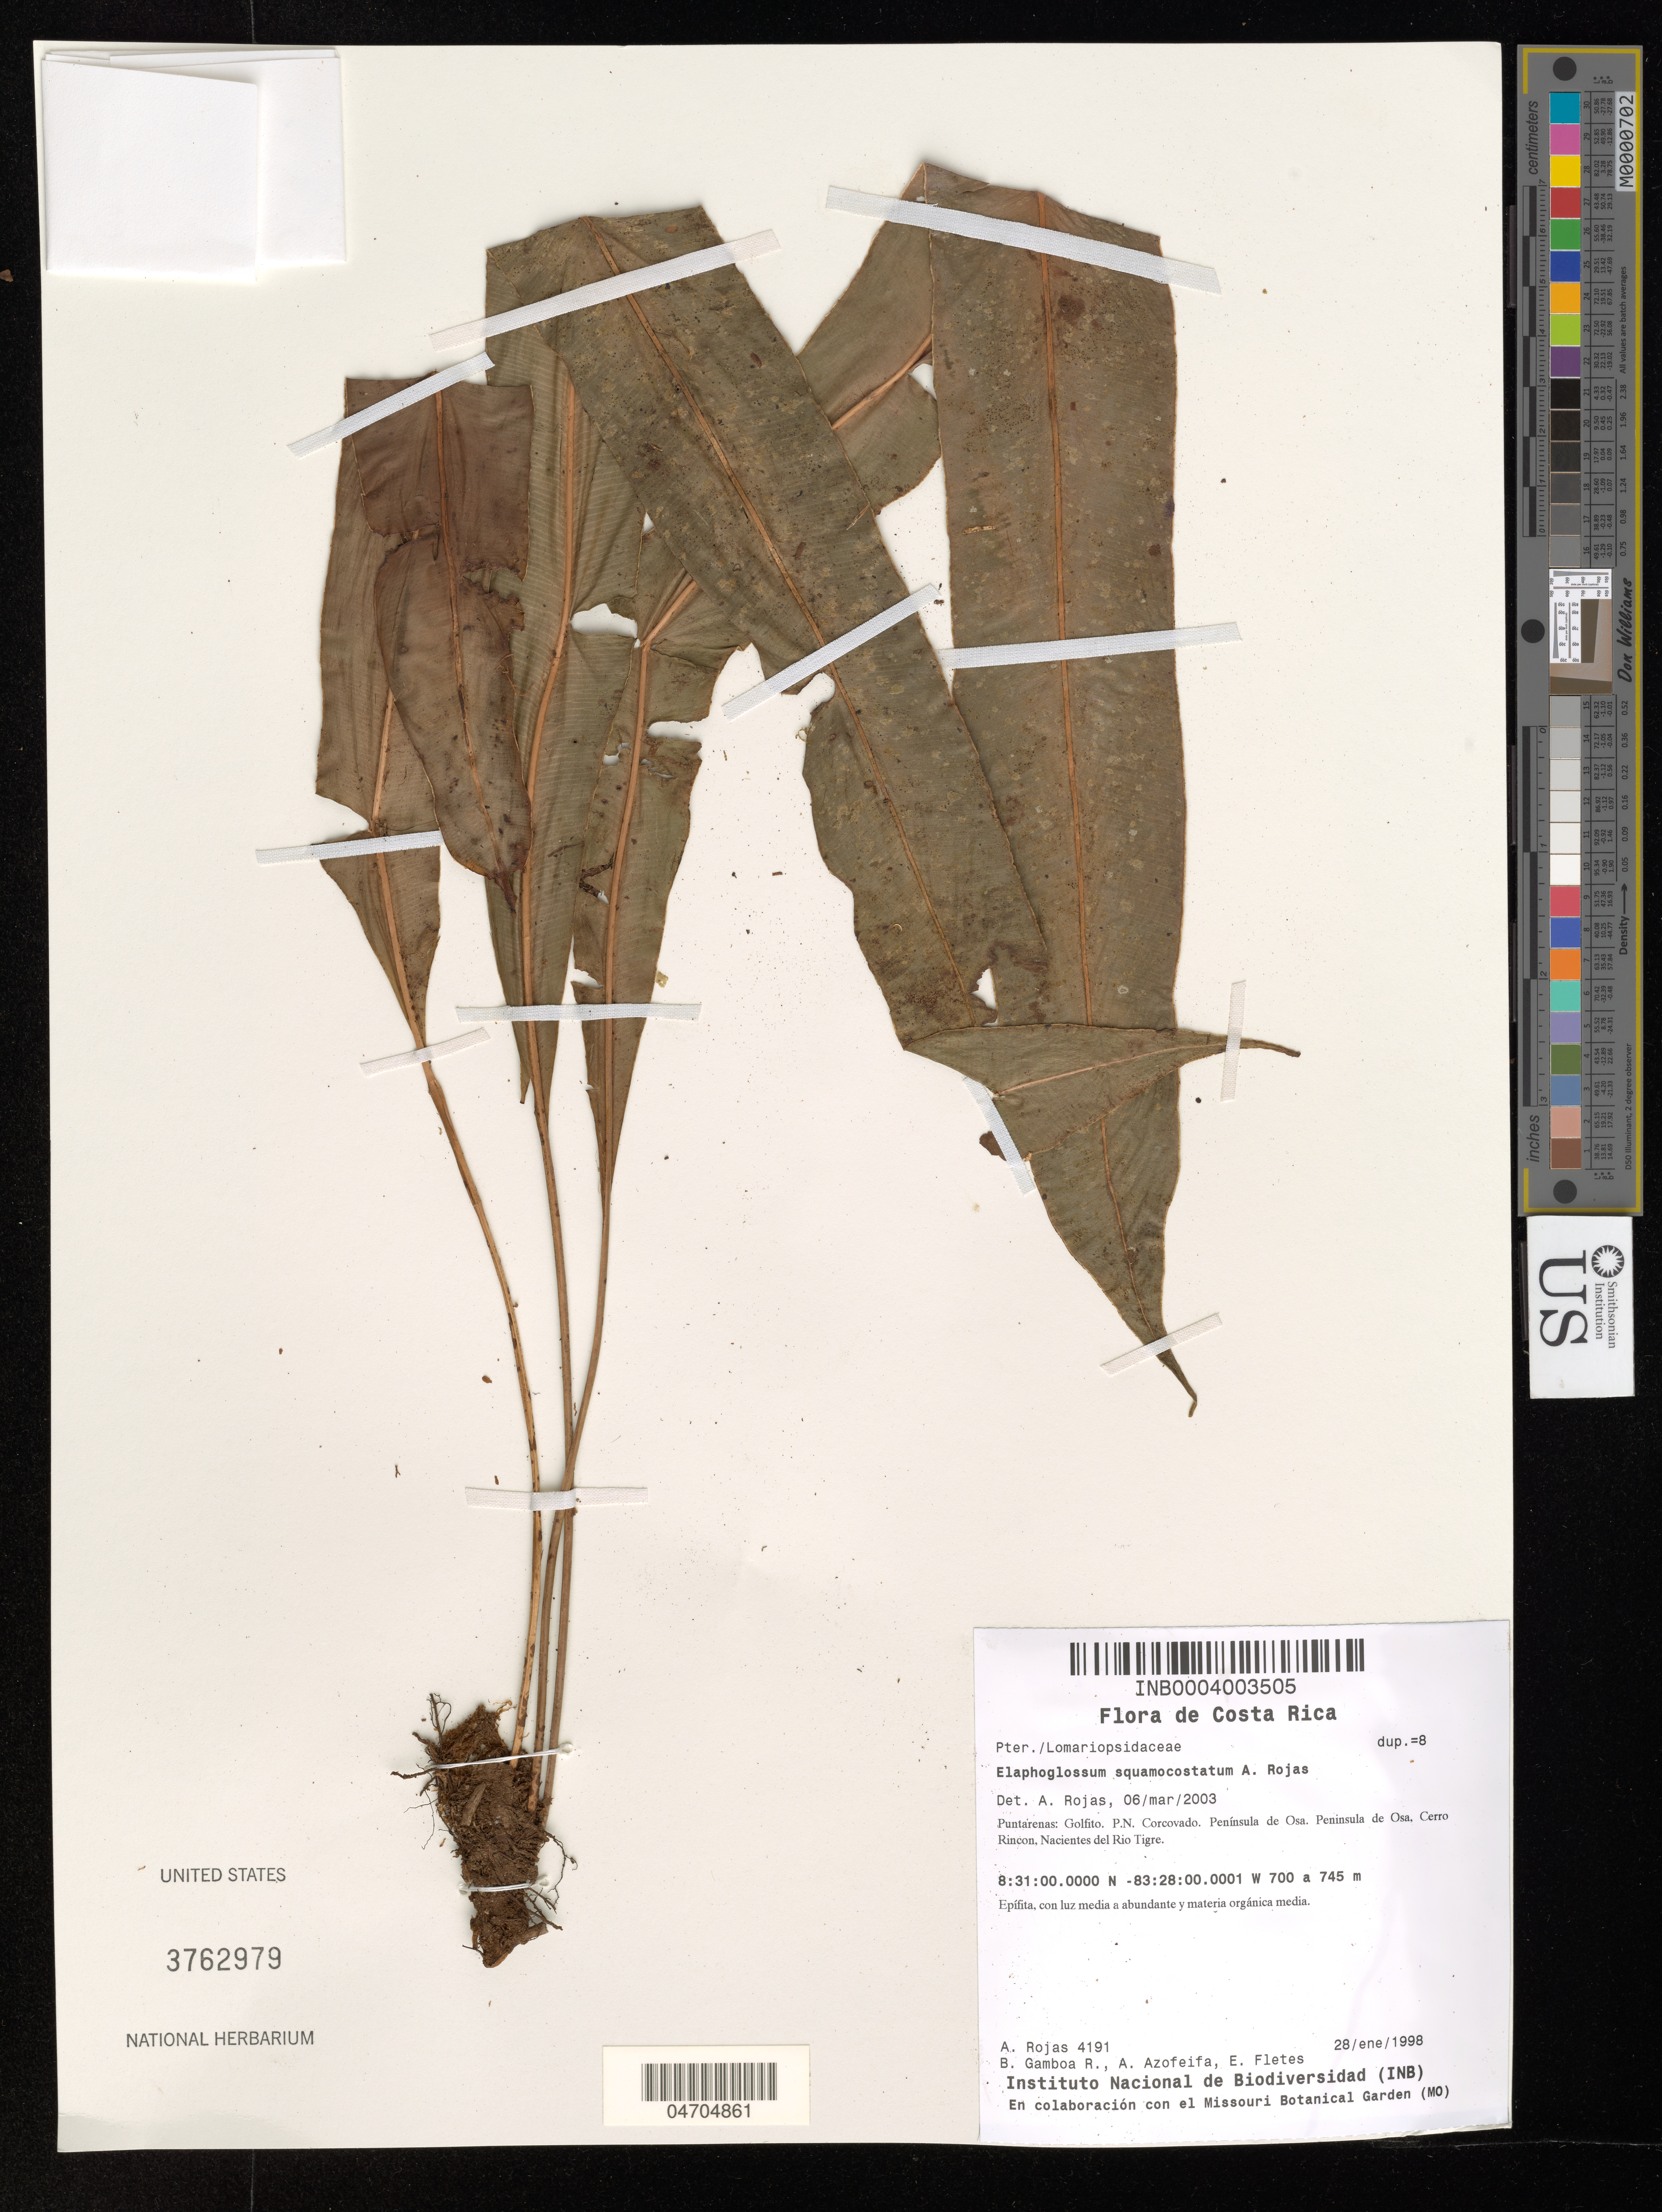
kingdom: Plantae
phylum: Tracheophyta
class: Polypodiopsida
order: Polypodiales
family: Dryopteridaceae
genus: Elaphoglossum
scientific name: Elaphoglossum squamocostatum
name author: A. Rojas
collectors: A. Rojas, B. Gamboa R., A. Azofeifa & E. Fletes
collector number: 4191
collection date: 1998-01-28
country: Costa Rica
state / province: Puntarenas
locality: Golfito. P.N. Corcovado. Península de Osa. Peninsula de Osa, Cerro Rincon, Nacientes del Río Tigre.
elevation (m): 700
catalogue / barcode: US 3762979